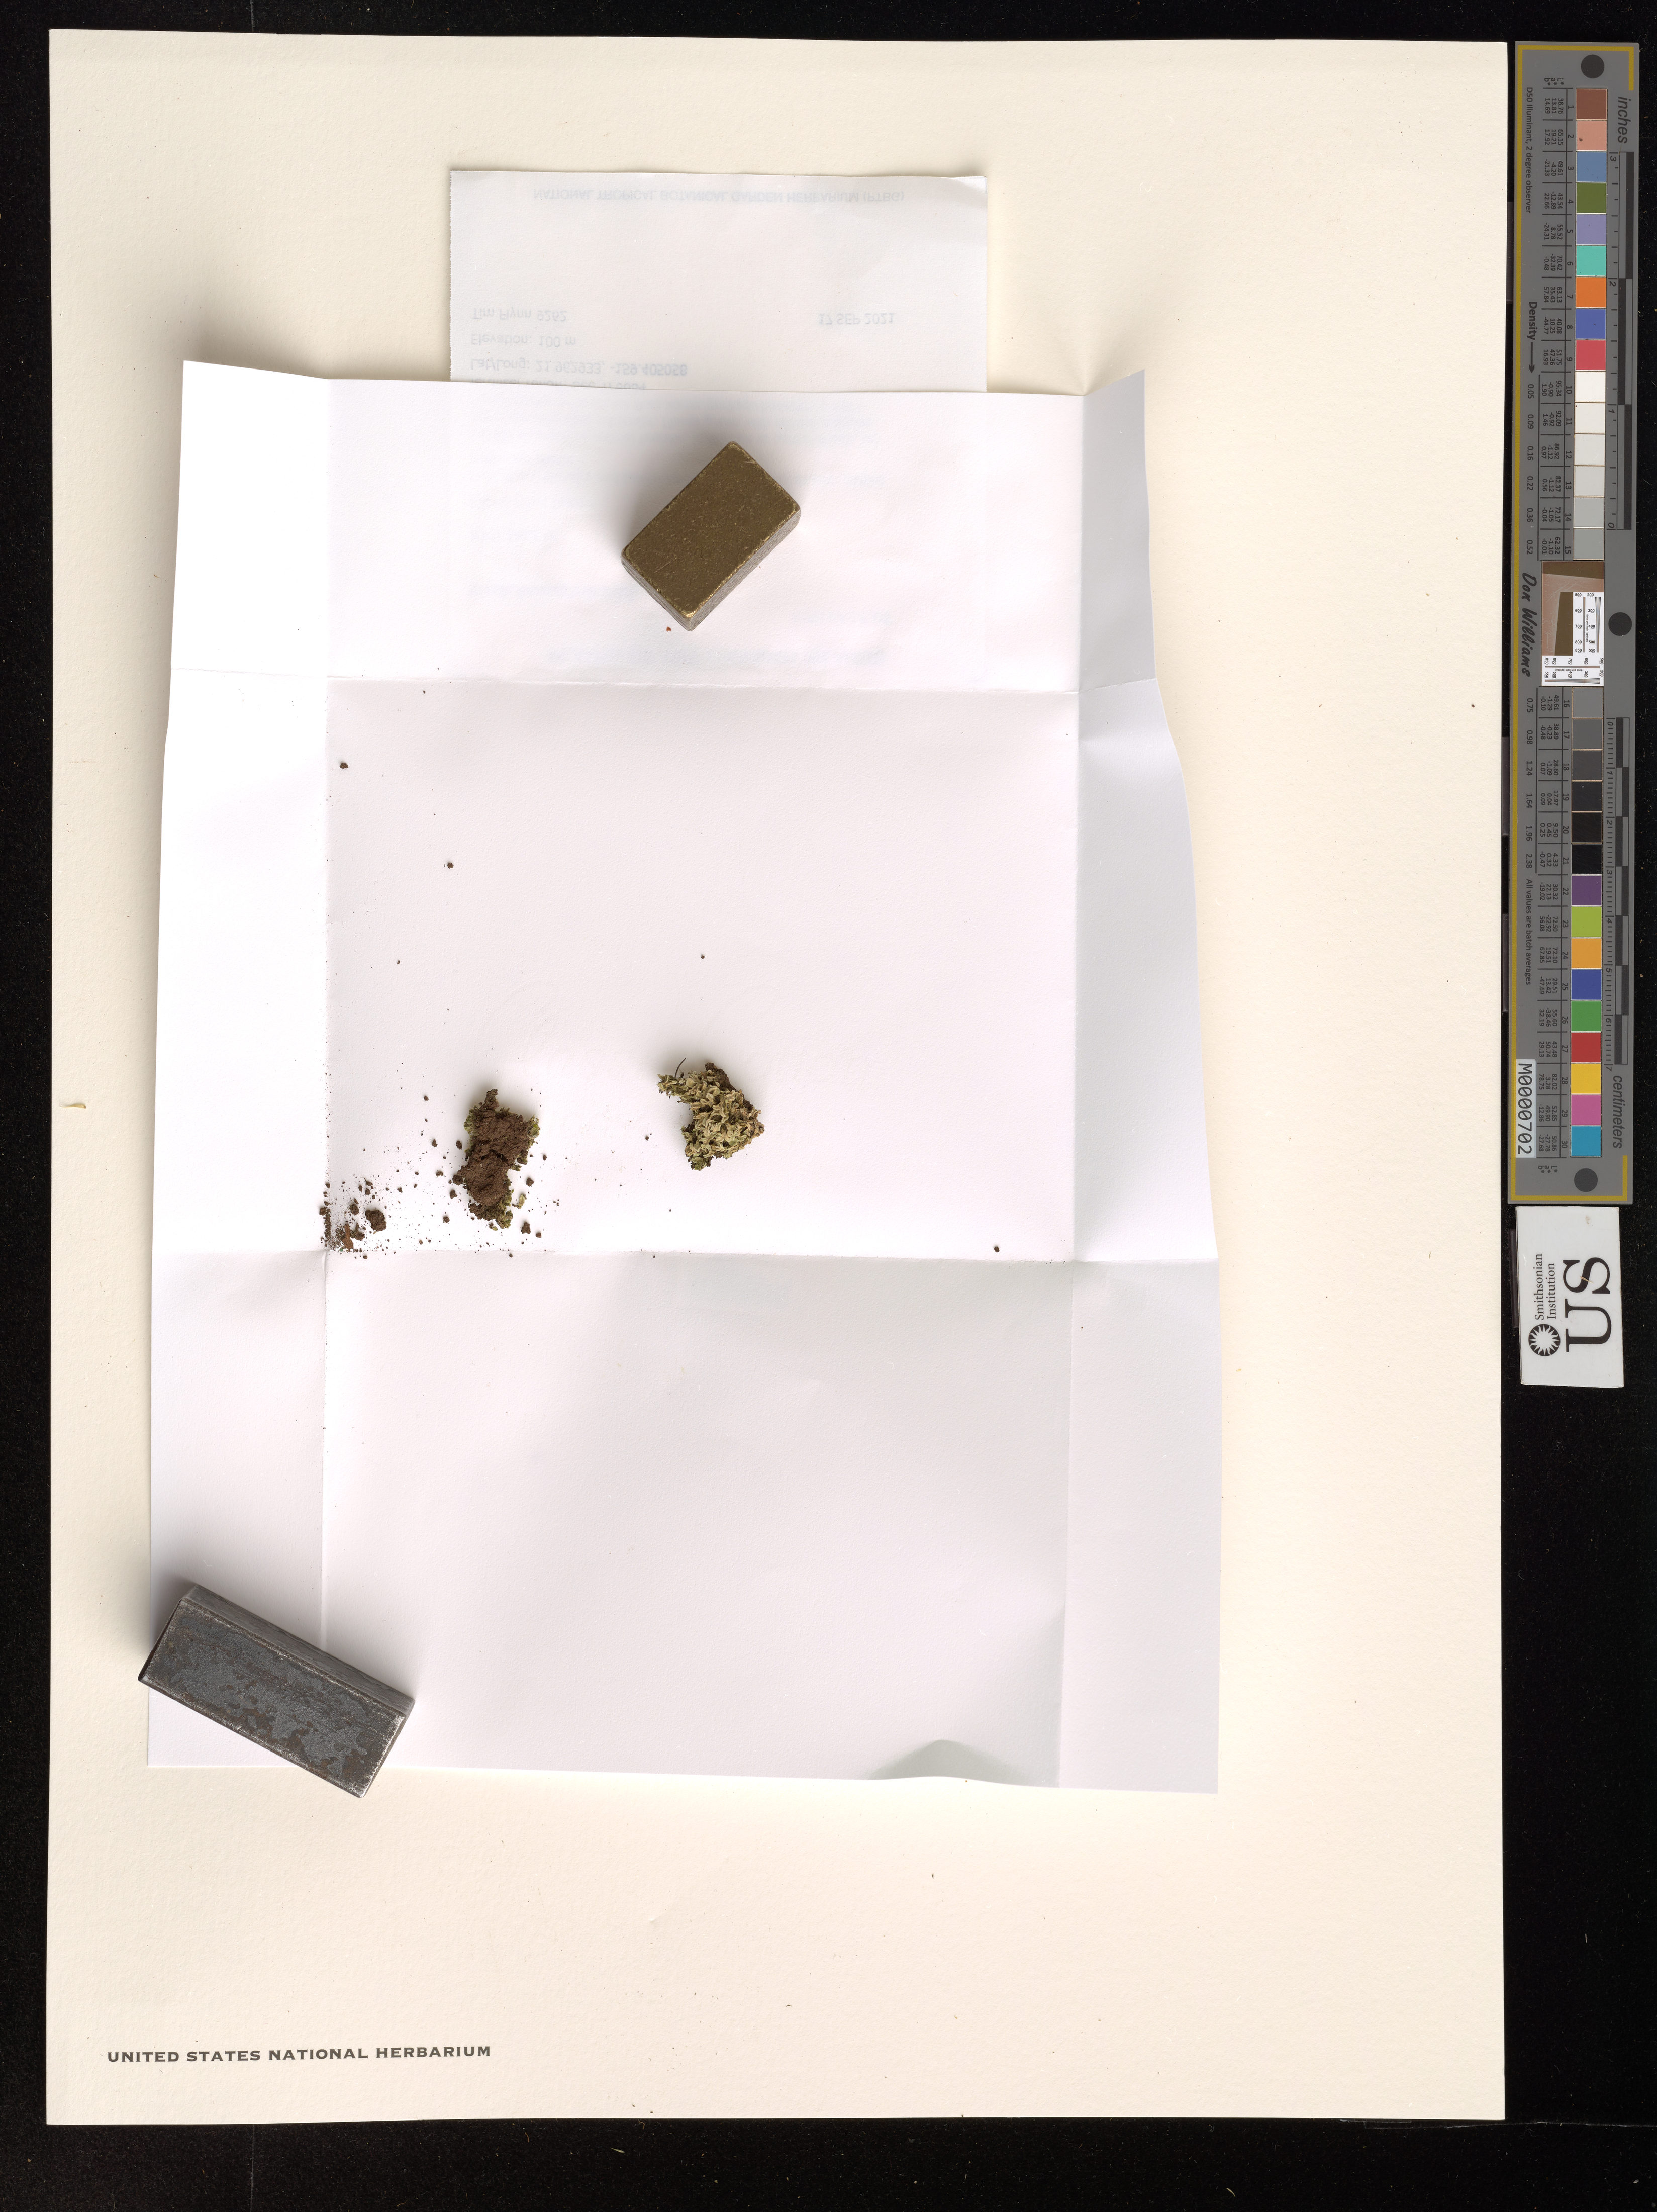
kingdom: Plantae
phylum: Marchantiophyta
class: Marchantiopsida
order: Marchantiales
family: Ricciaceae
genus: Riccia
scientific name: Riccia hawaiiensis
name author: Hiirl.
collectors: T. Flynn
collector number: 9262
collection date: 2021-09-17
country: United States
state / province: Hawaii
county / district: Kauai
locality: The Hawaiian Islands. Kauai Lihue District. Puhi, Kauai Nursery and Landscaping. Nursery grounds with potted, cultivated plants. See TF8684?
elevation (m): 100